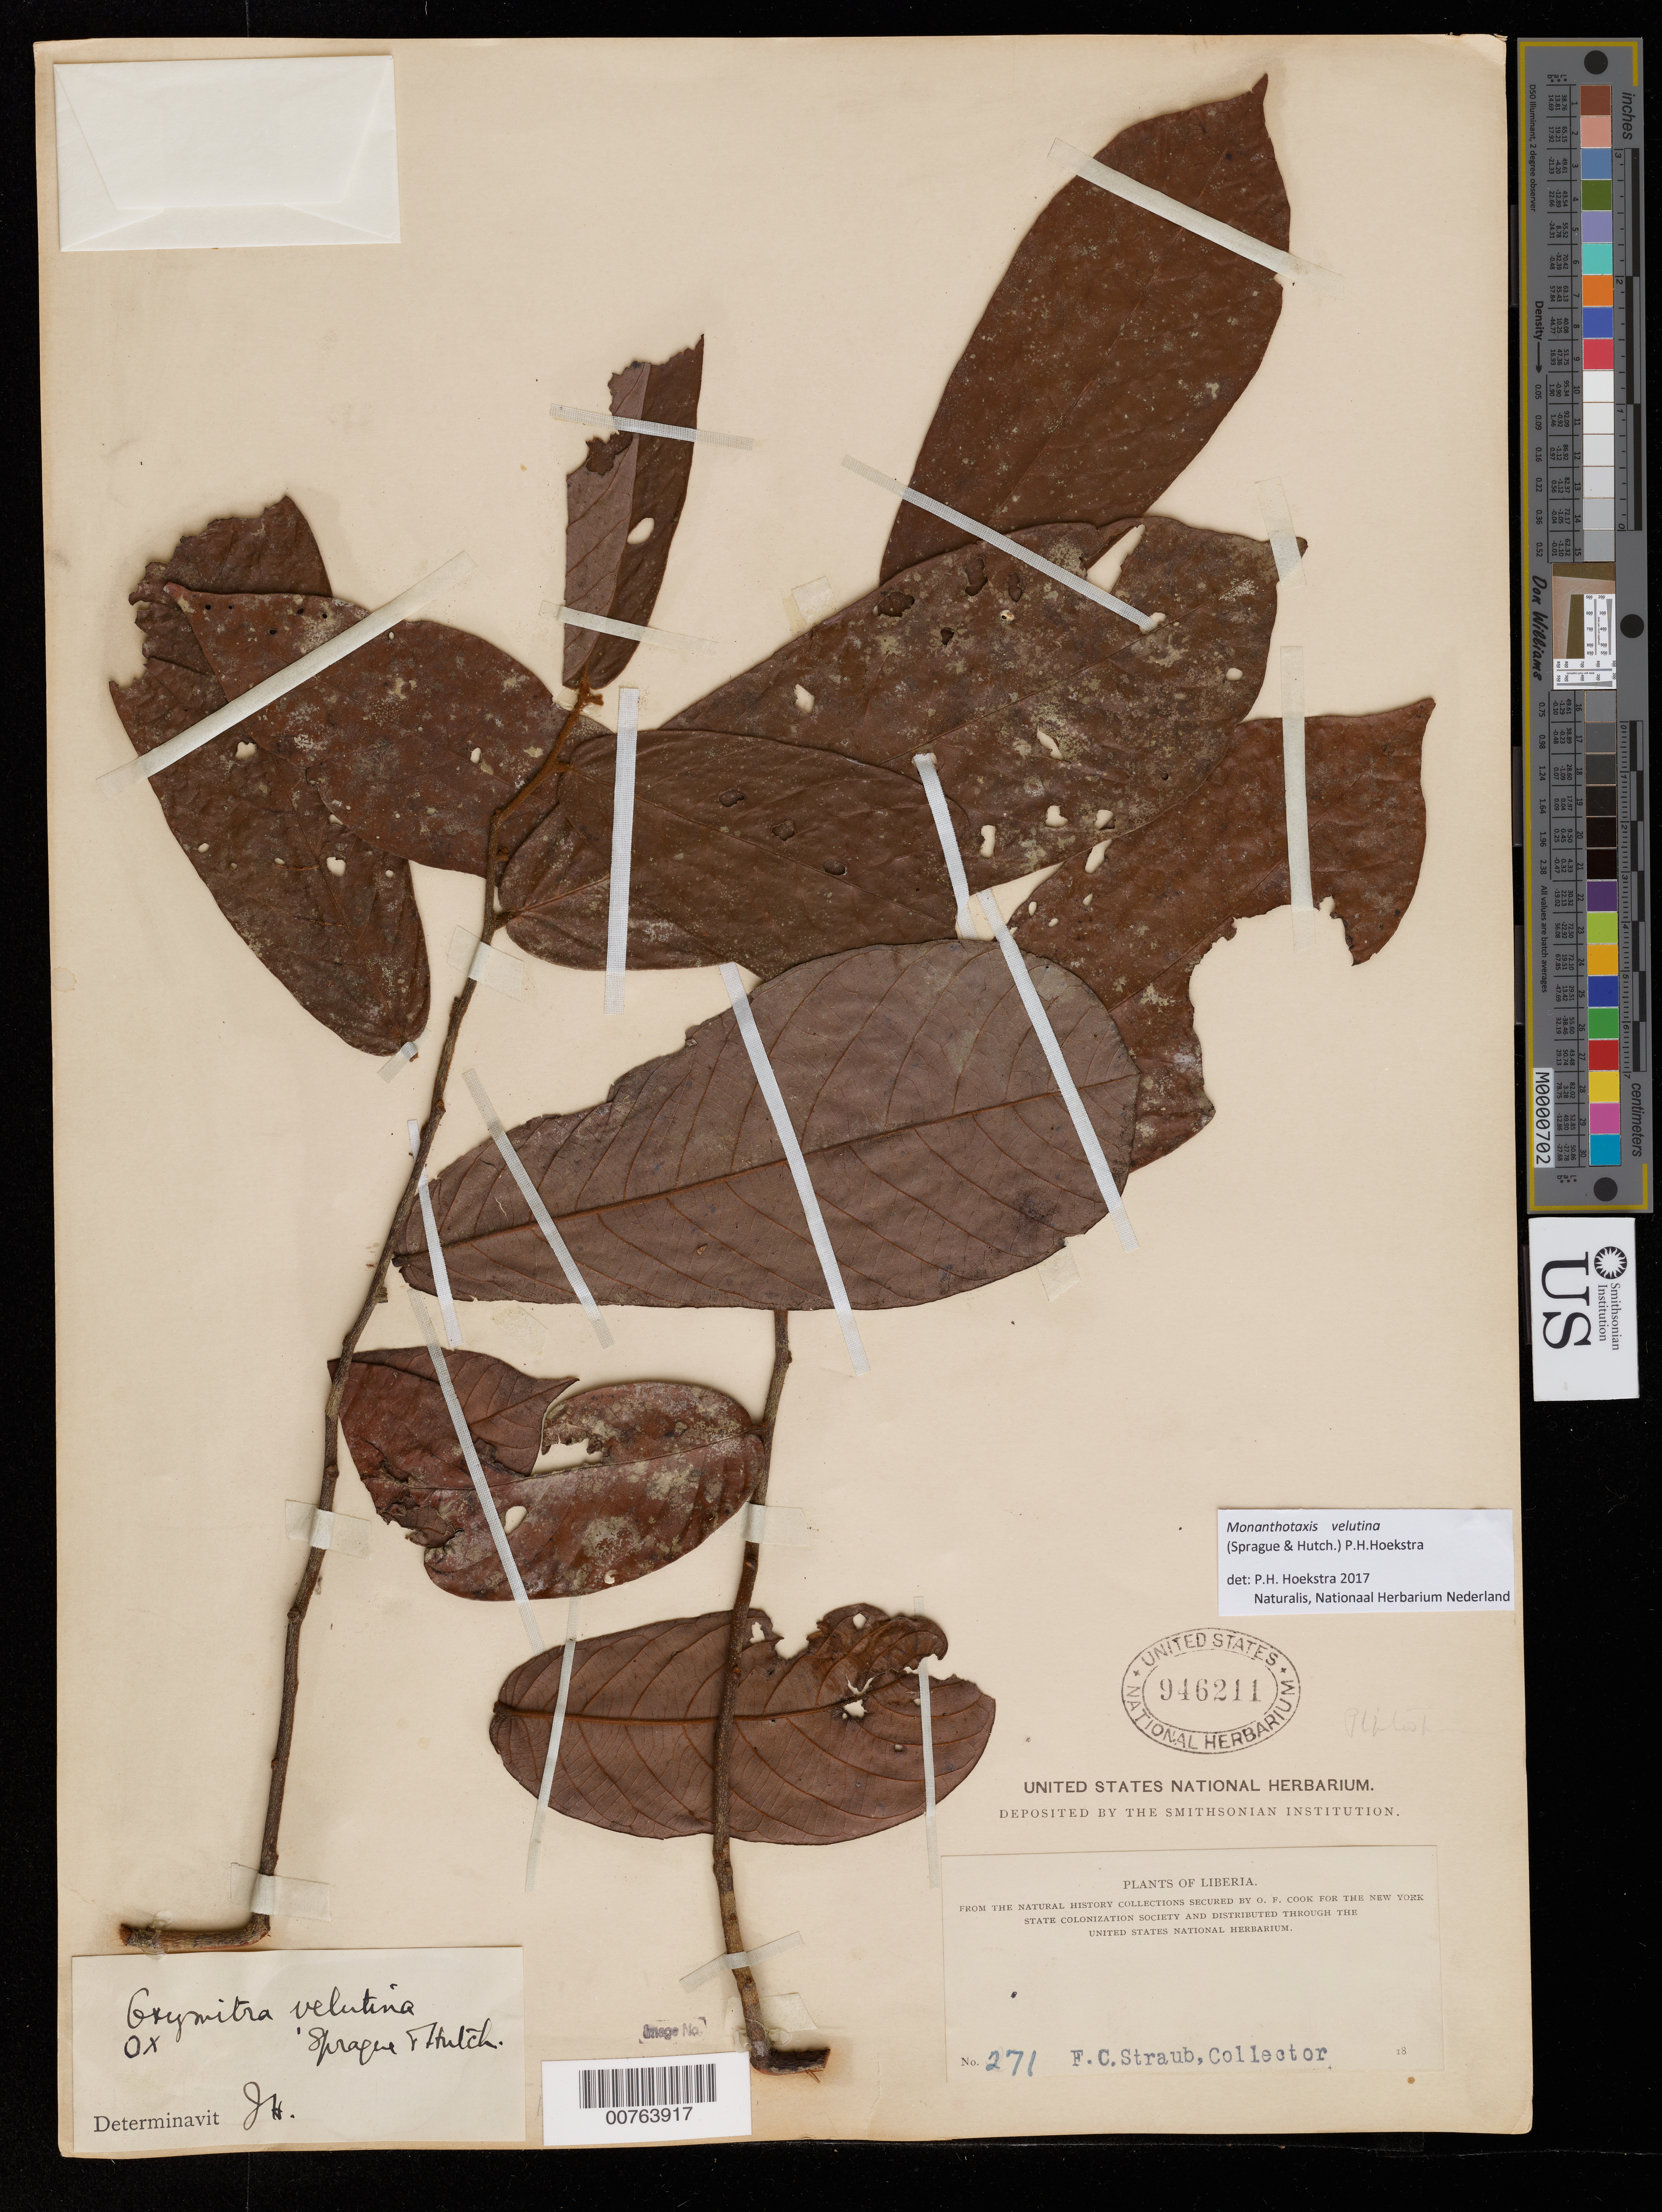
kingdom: Plantae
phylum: Tracheophyta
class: Magnoliopsida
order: Magnoliales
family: Annonaceae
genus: Monanthotaxis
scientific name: Monanthotaxis velutina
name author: (Sprague & Hutch.) P.H. Hoekstra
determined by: Hoekstra, P. H.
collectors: F. Straub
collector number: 271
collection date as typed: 18--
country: Liberia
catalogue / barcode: US 946211